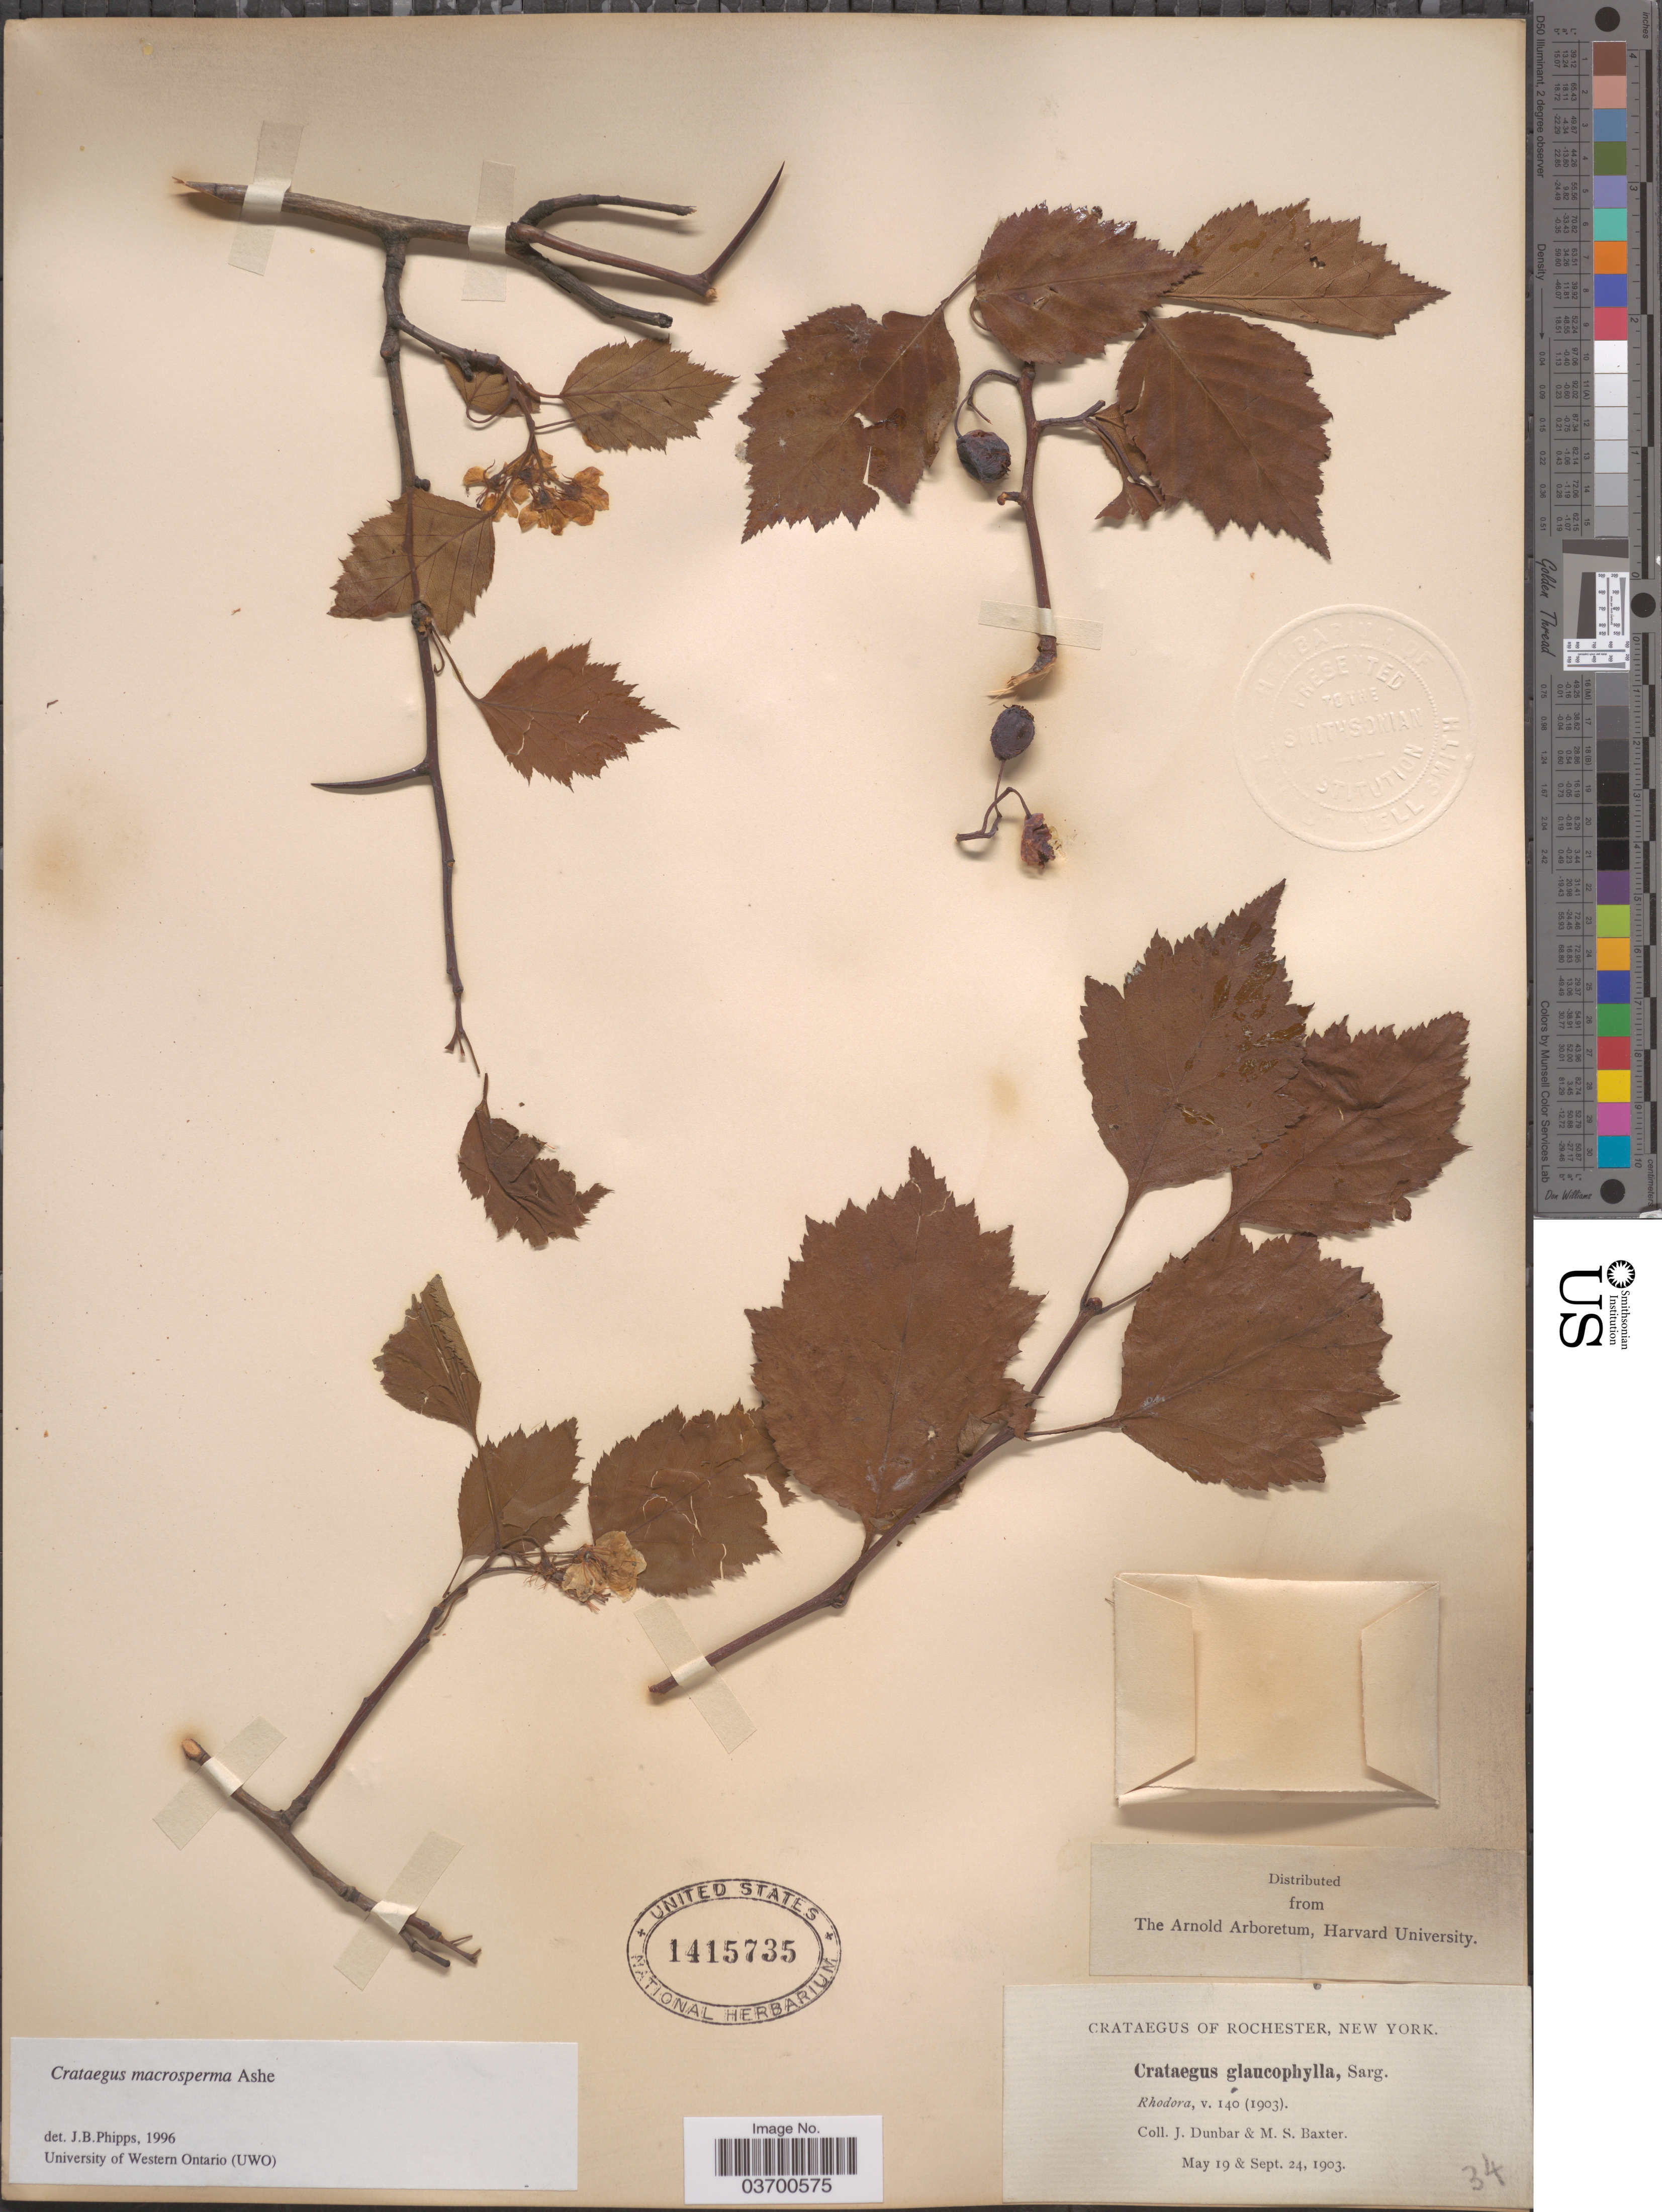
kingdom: Plantae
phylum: Tracheophyta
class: Magnoliopsida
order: Rosales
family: Rosaceae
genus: Crataegus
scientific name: Crataegus macrosperma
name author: Ashe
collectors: J. Dunbar & M. Baxter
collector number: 34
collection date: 1903-05-19/1903-09-24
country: United States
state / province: New York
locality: Rochester.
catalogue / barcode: US 1415735